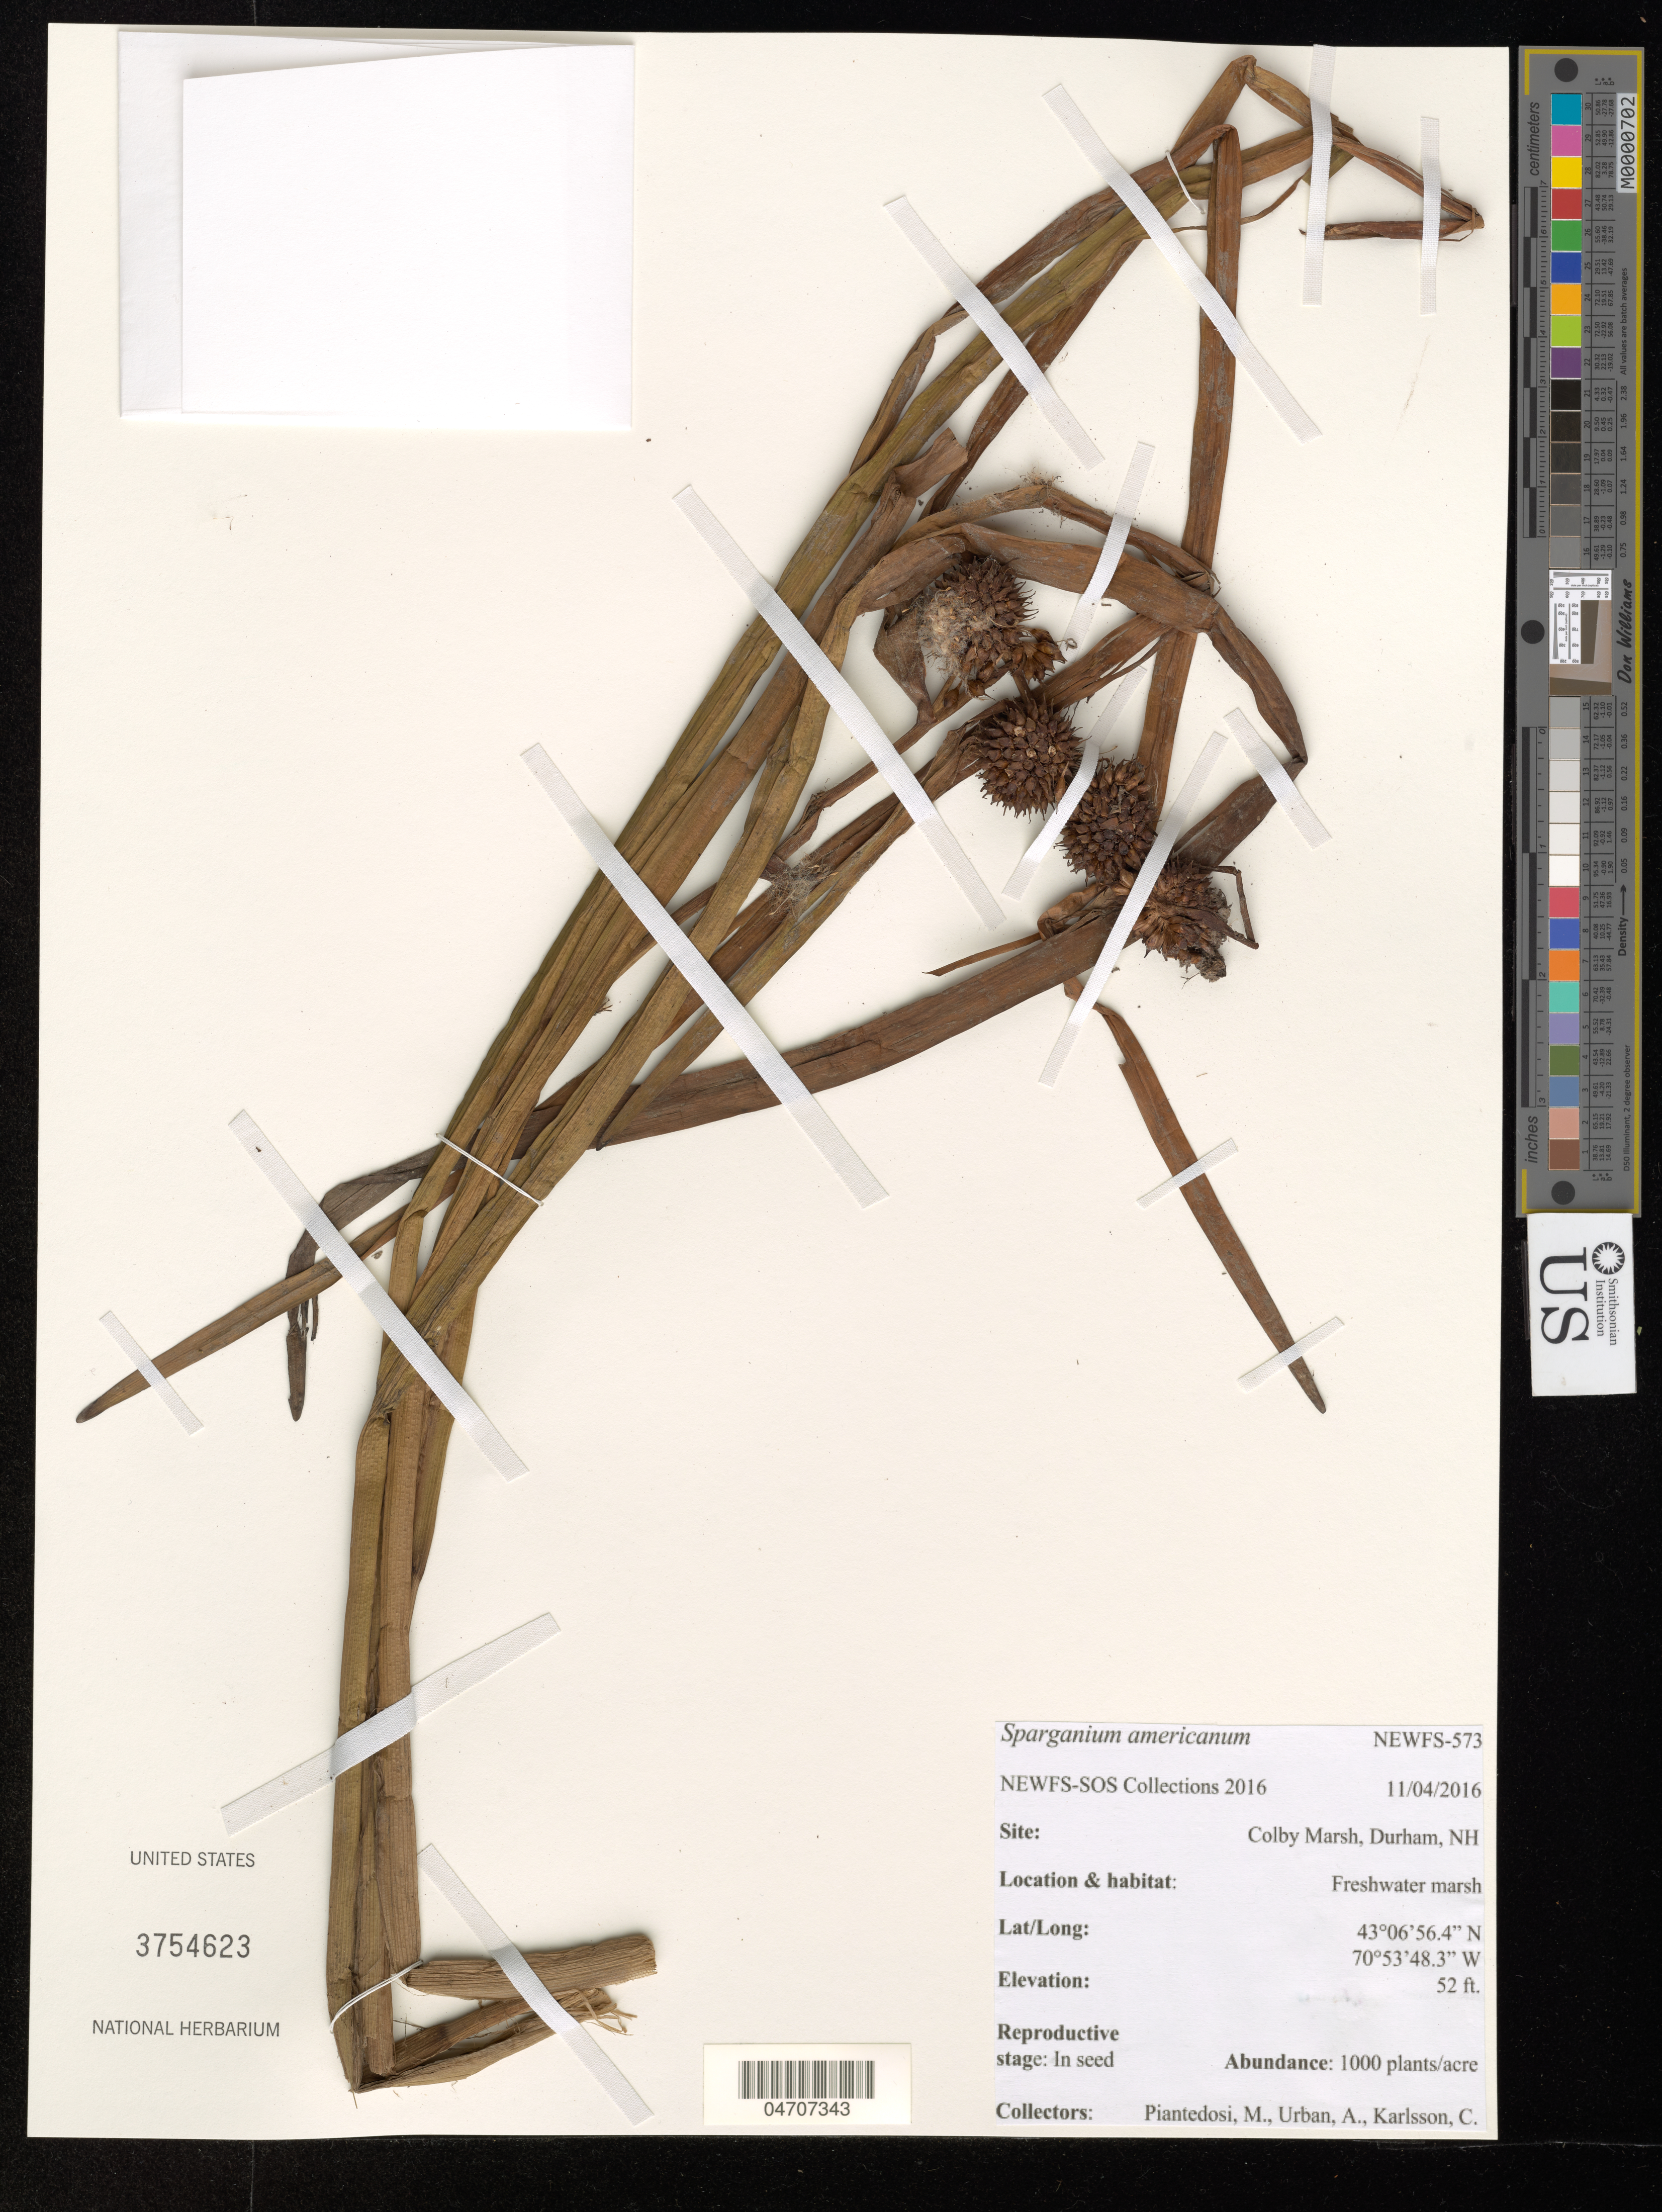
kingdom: Plantae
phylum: Tracheophyta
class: Liliopsida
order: Poales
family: Typhaceae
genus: Sparganium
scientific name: Sparganium americanum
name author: Nutt.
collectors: M. Piantedosi, A. Urban & C. Karlsson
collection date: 2016-11-04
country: United States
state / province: New Hampshire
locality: Site: Colby Marsh, Durham, NH.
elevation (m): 16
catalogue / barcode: US 3754623